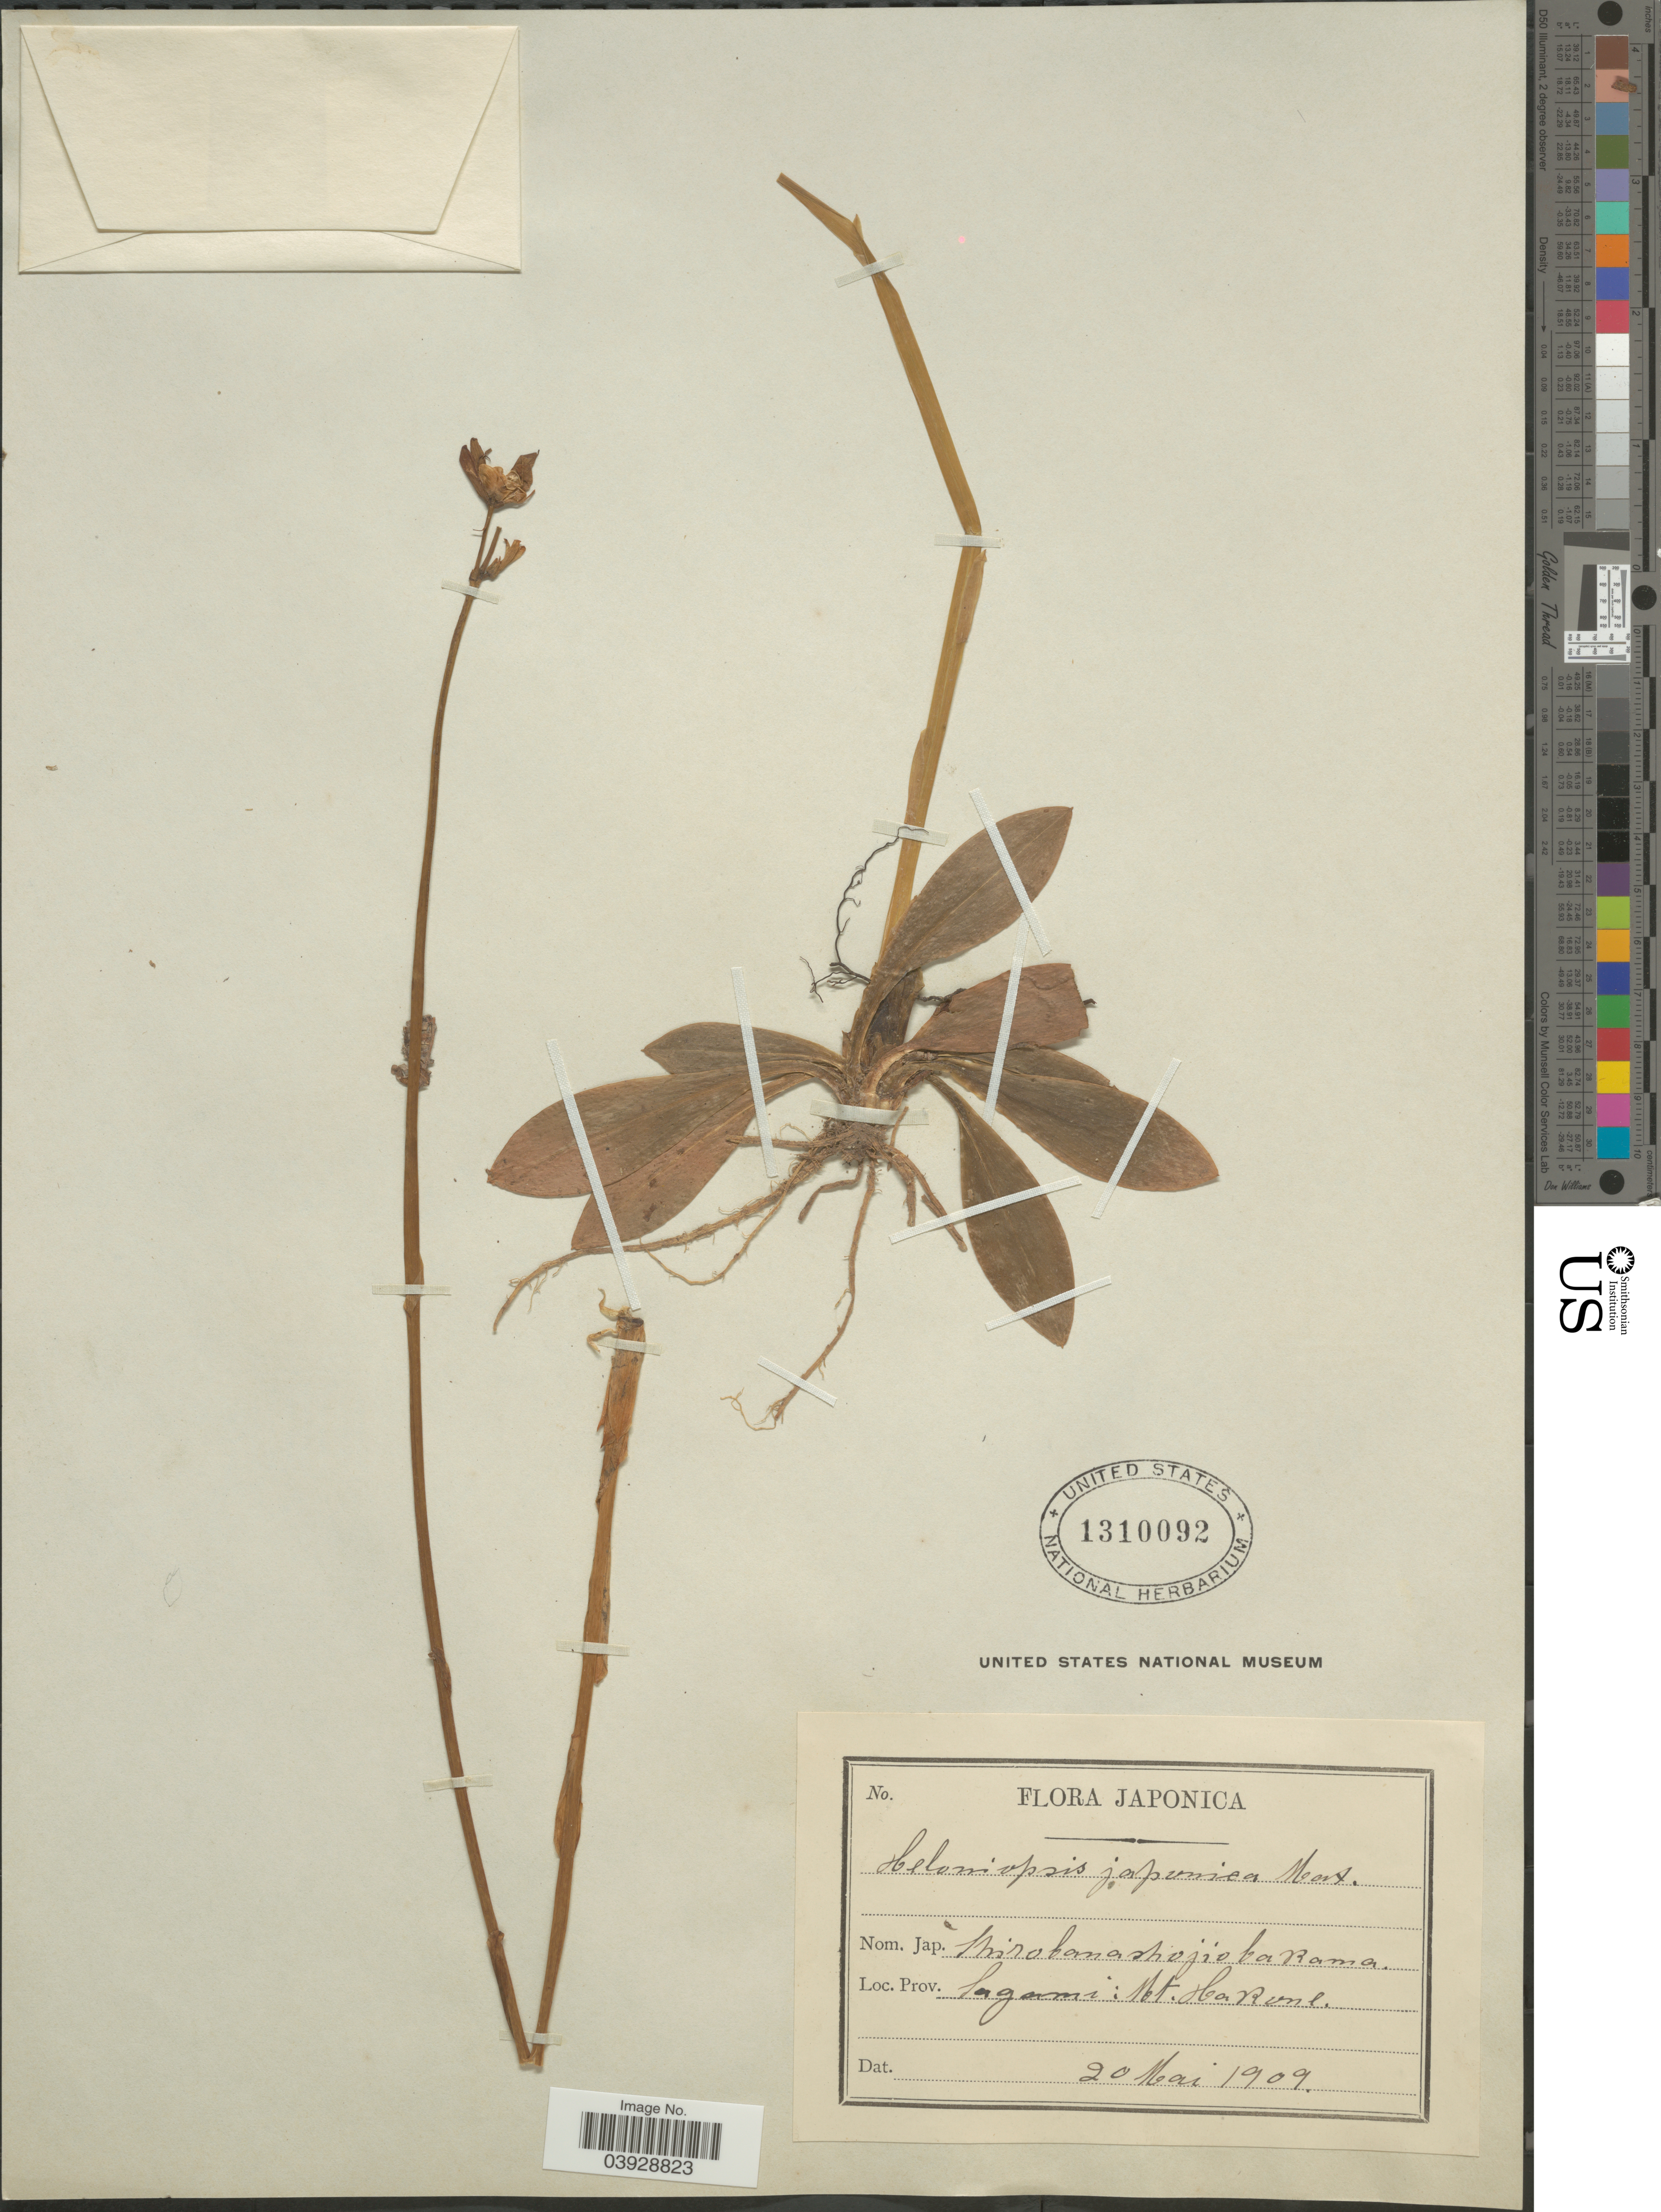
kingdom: Plantae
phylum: Tracheophyta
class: Liliopsida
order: Liliales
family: Melanthiaceae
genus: Heloniopsis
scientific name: Heloniopsis orientalis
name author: (Thunb.) C. Tanaka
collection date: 1909-05-20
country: Japan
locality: Prov. Sagami: Mt. Hakone.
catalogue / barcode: US 1310092